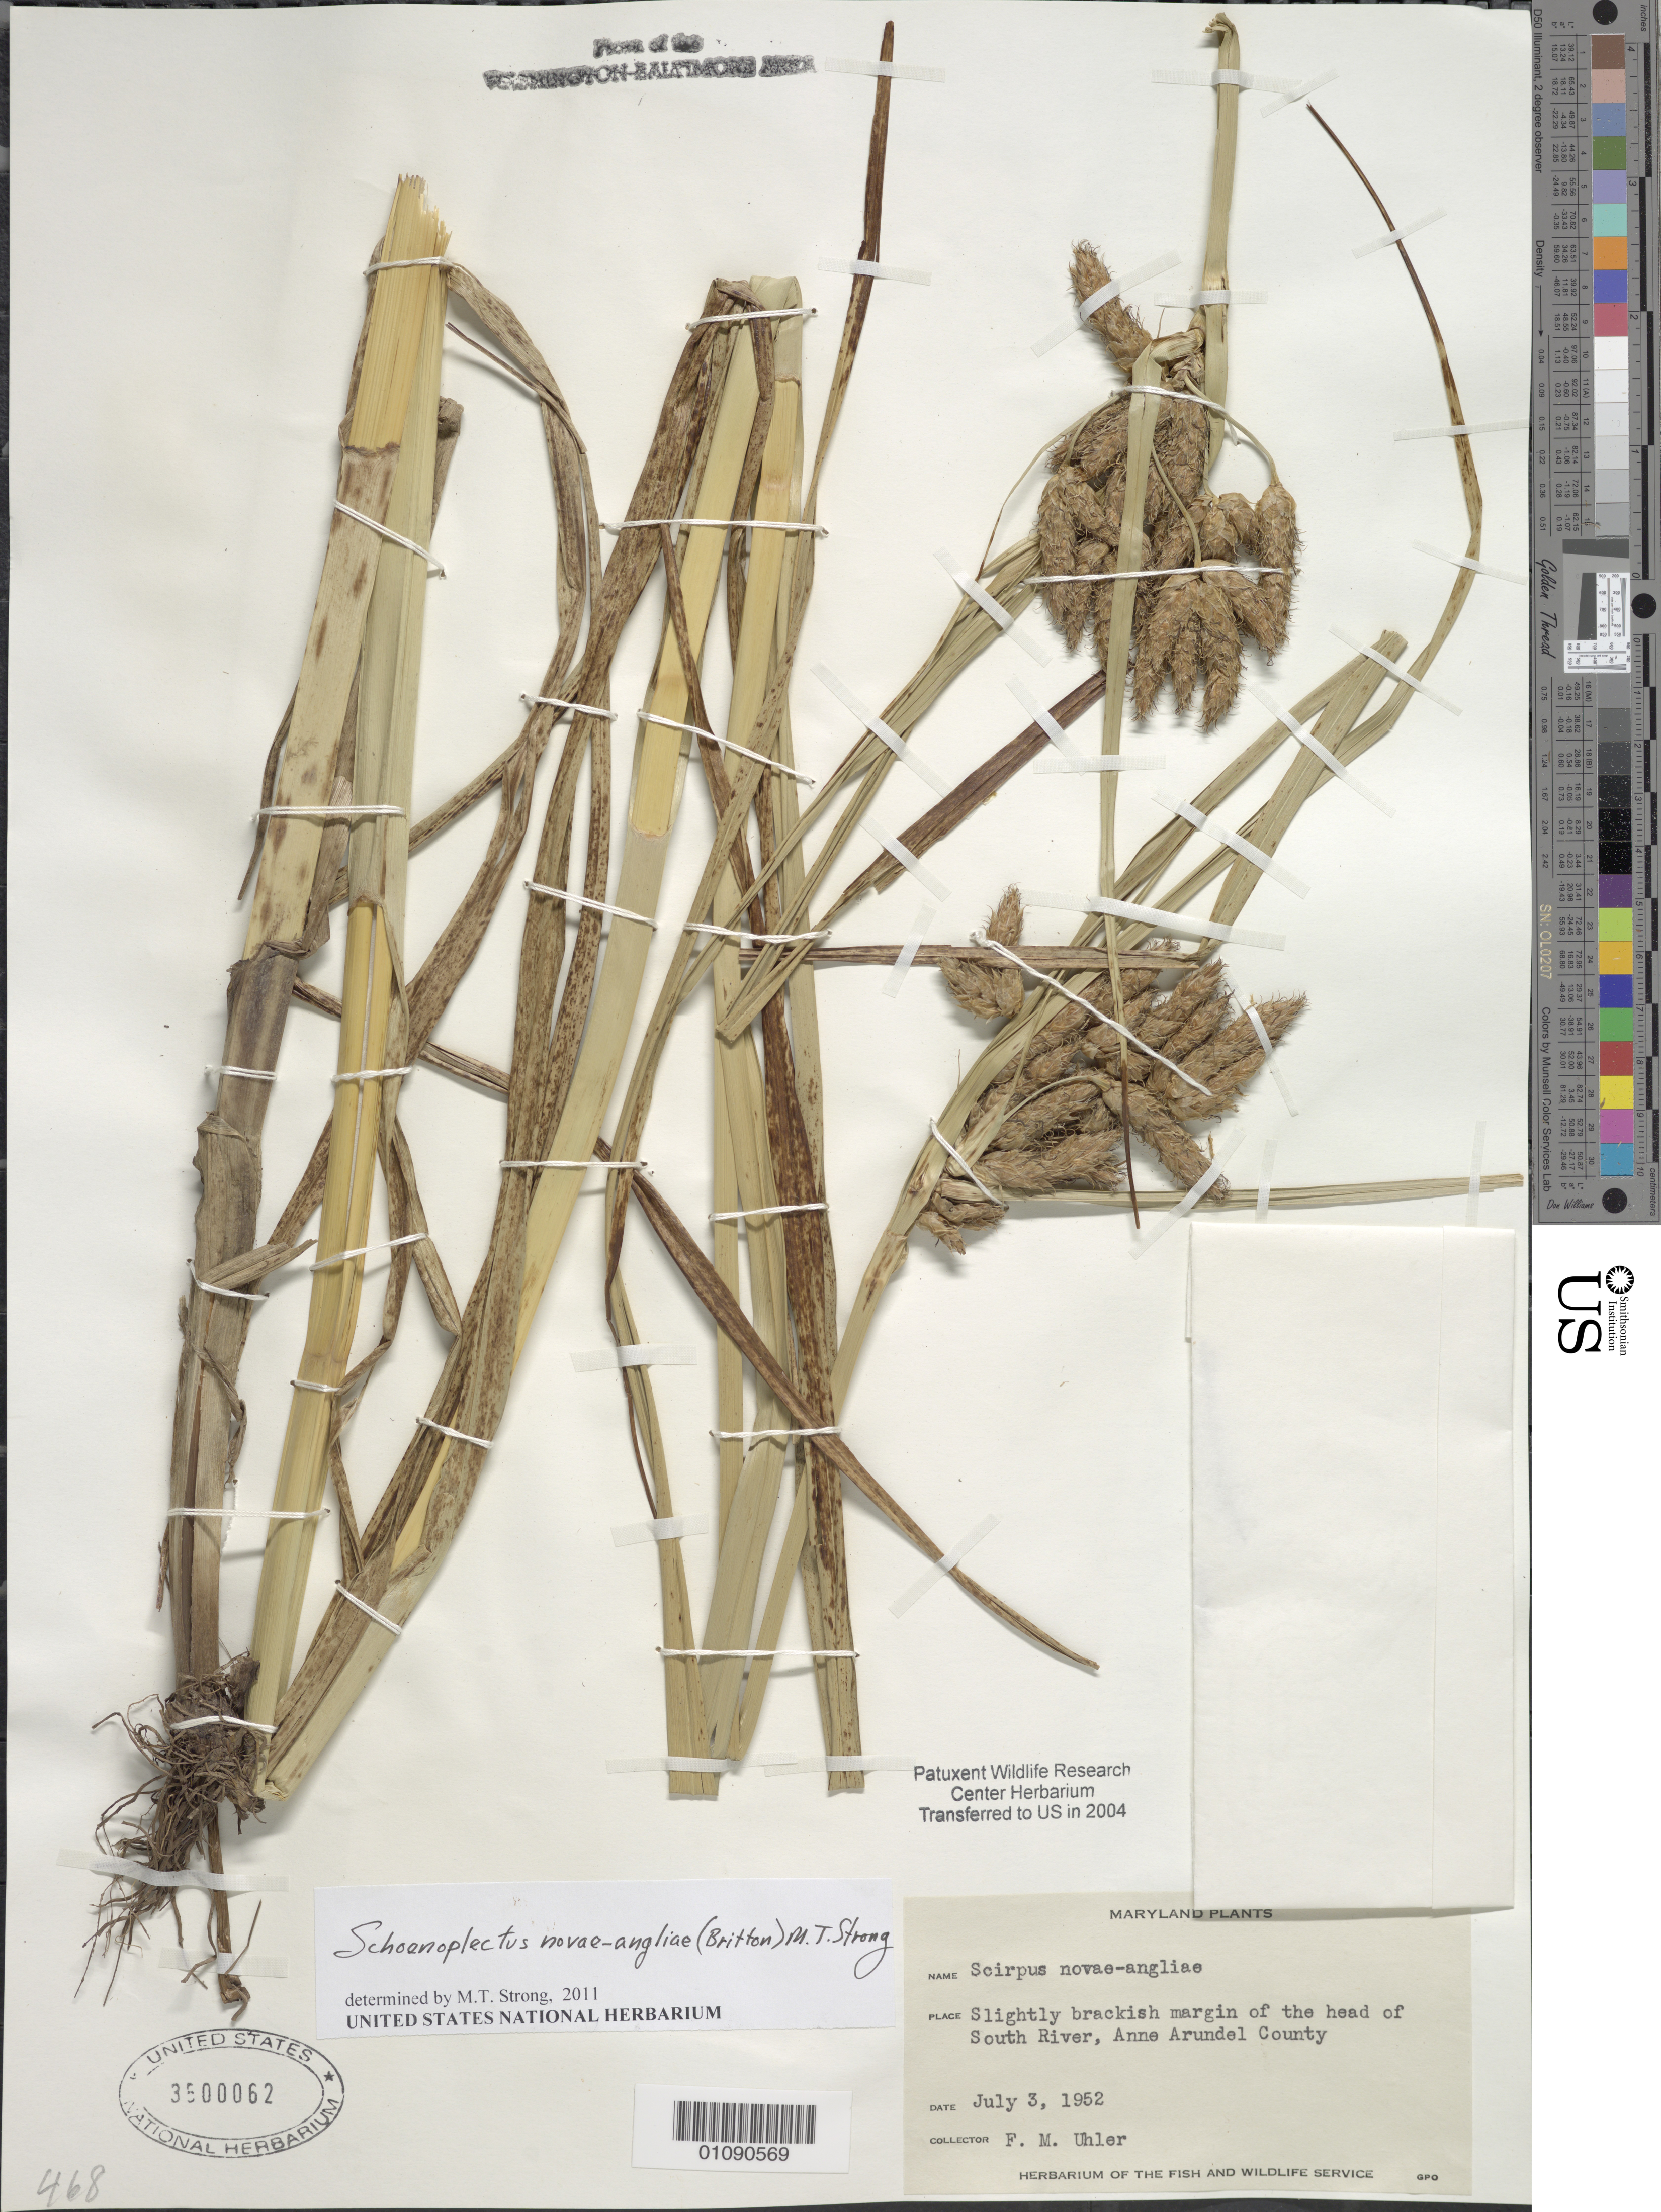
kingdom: Plantae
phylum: Tracheophyta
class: Liliopsida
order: Poales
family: Cyperaceae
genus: Bolboschoenus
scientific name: Bolboschoenus novae-angliae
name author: (Britton) S.G. Sm.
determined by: Strong, M. T., (US), Smithsonian Institution - National Museum of Natural History (UNITED STATES)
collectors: F. M. Uhler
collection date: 1952-07-03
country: United States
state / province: Maryland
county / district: Anne Arundel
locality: The head of South River.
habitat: Slightly brackish margin of river.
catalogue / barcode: US 3500062